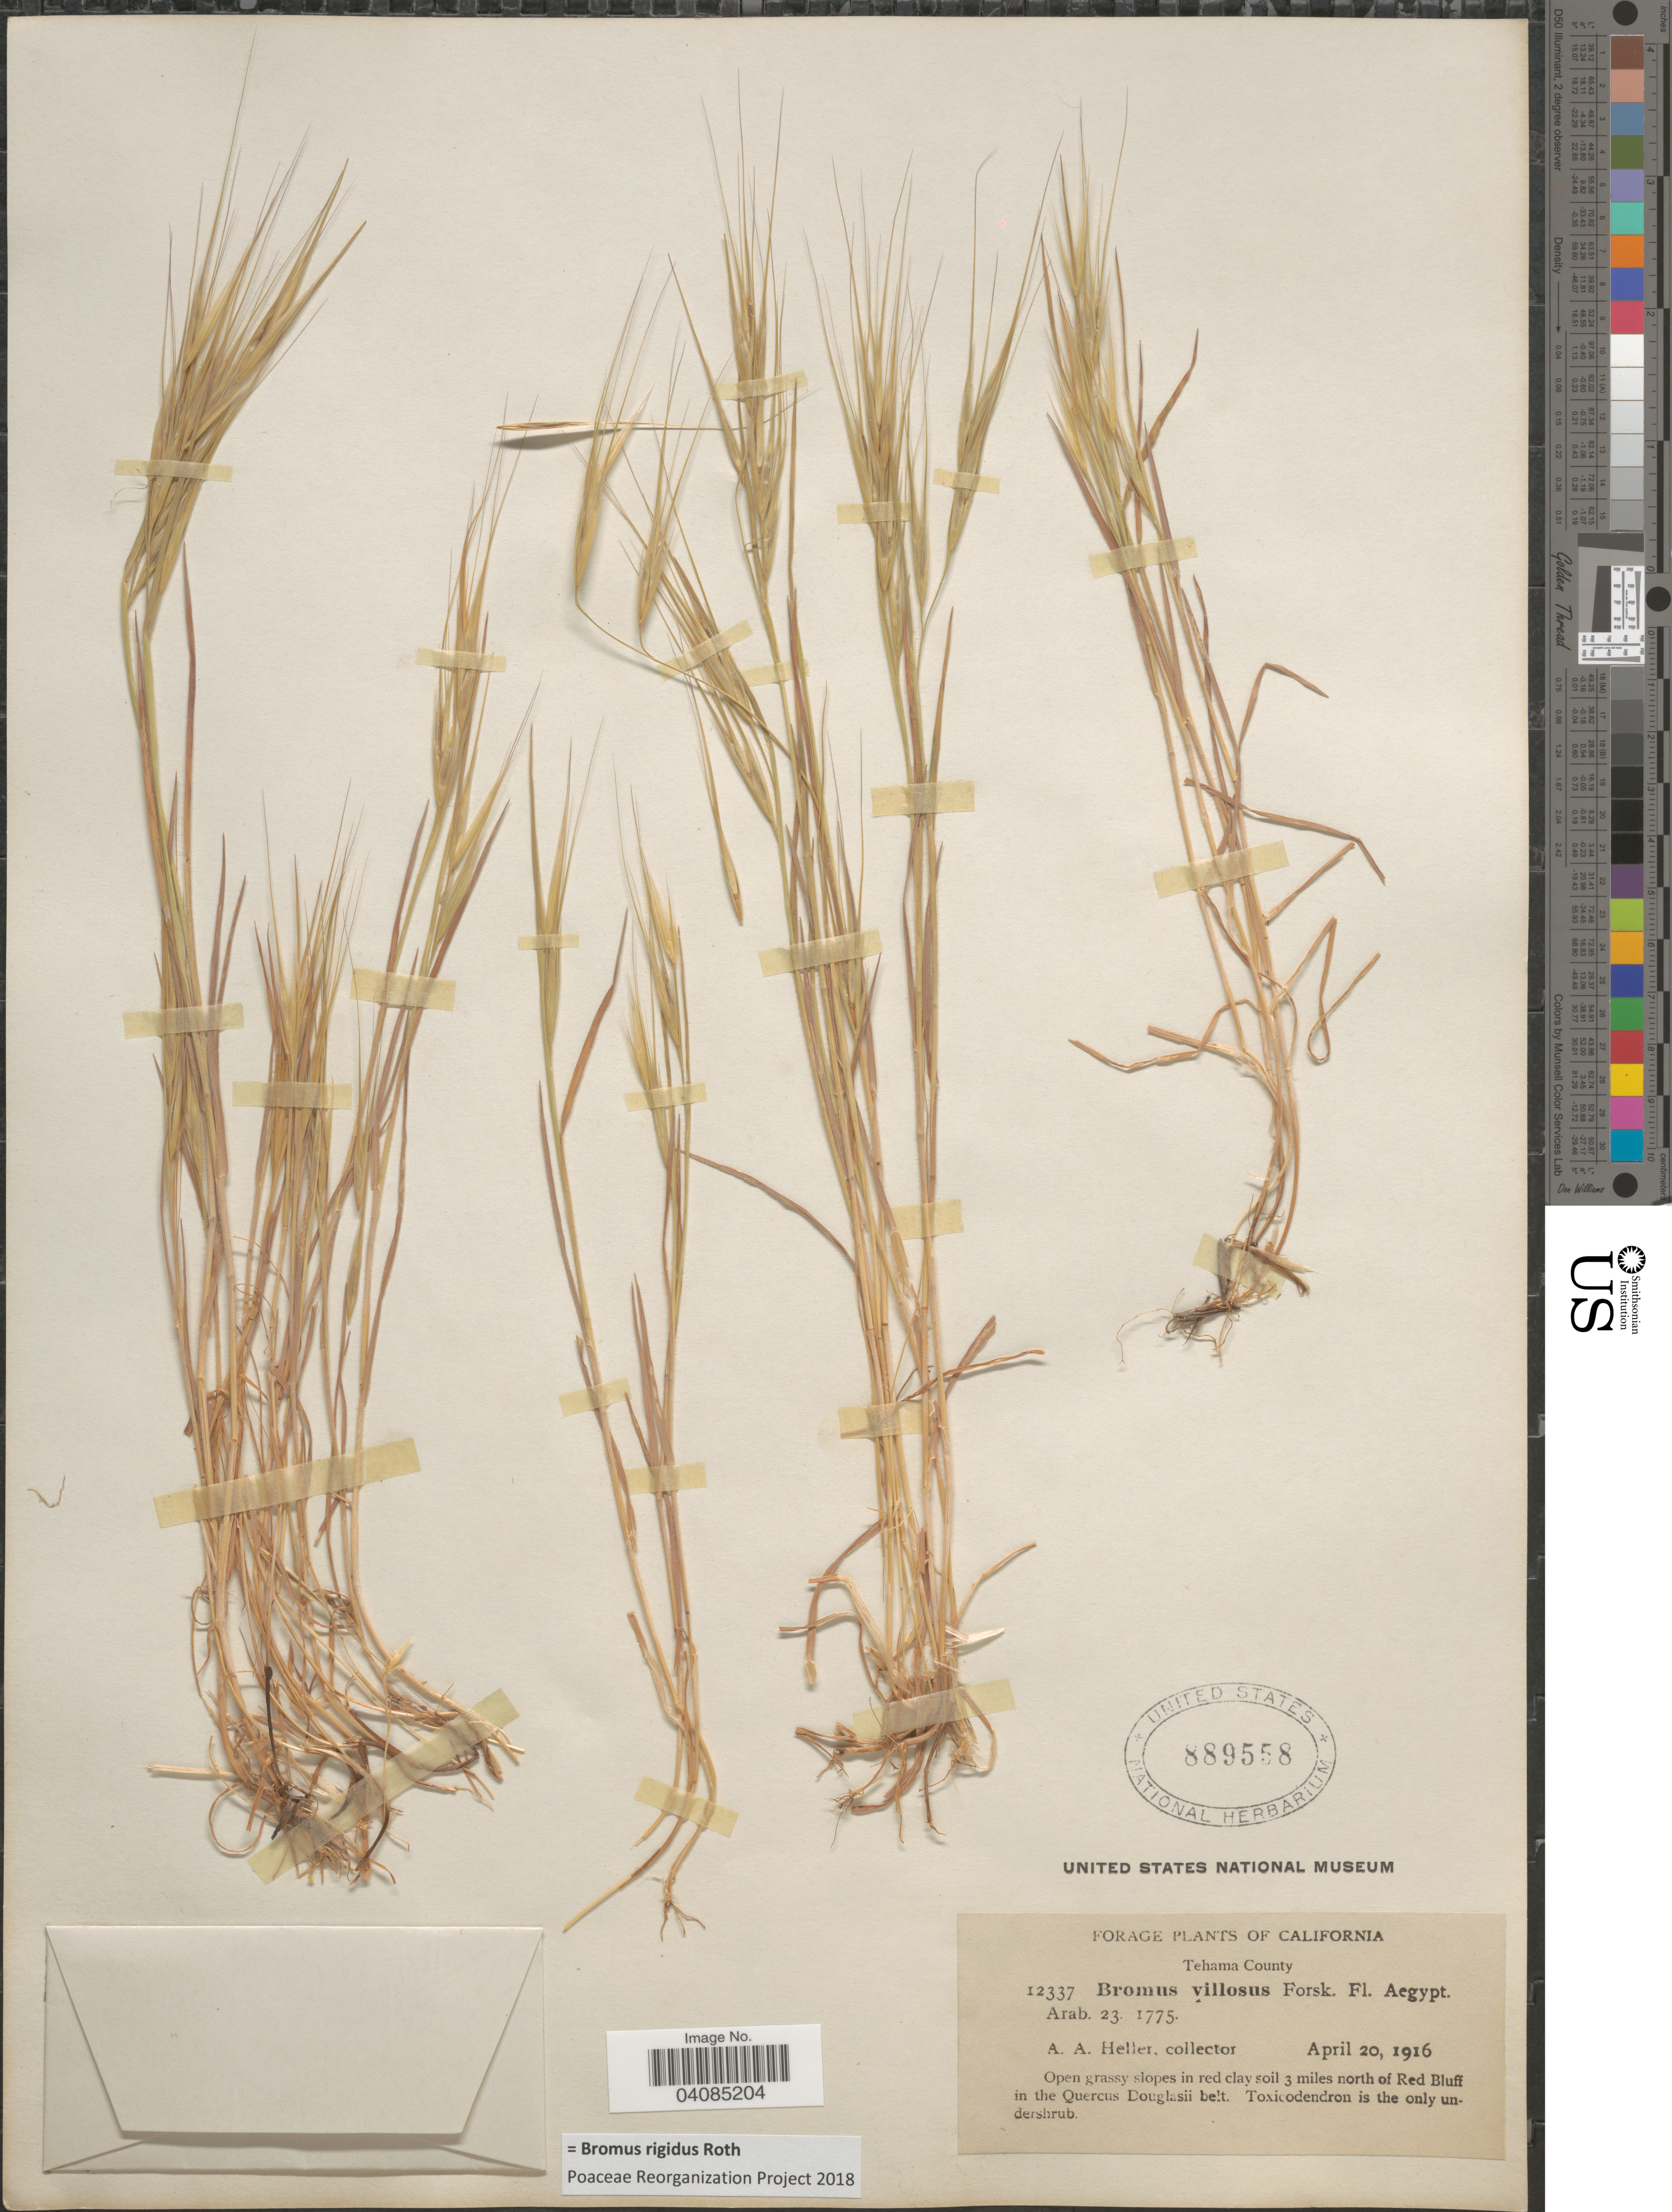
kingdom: Plantae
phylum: Tracheophyta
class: Liliopsida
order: Poales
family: Poaceae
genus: Bromus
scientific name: Bromus rigidus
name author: Roth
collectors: A. A. Heller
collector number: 12337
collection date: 1916-04-20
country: United States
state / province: California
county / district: Tehama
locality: Tehama County. Open grassy slopes in red clay soil 3 miles north of Red Bluff in the Quercus Douglasii belt.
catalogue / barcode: US 889558